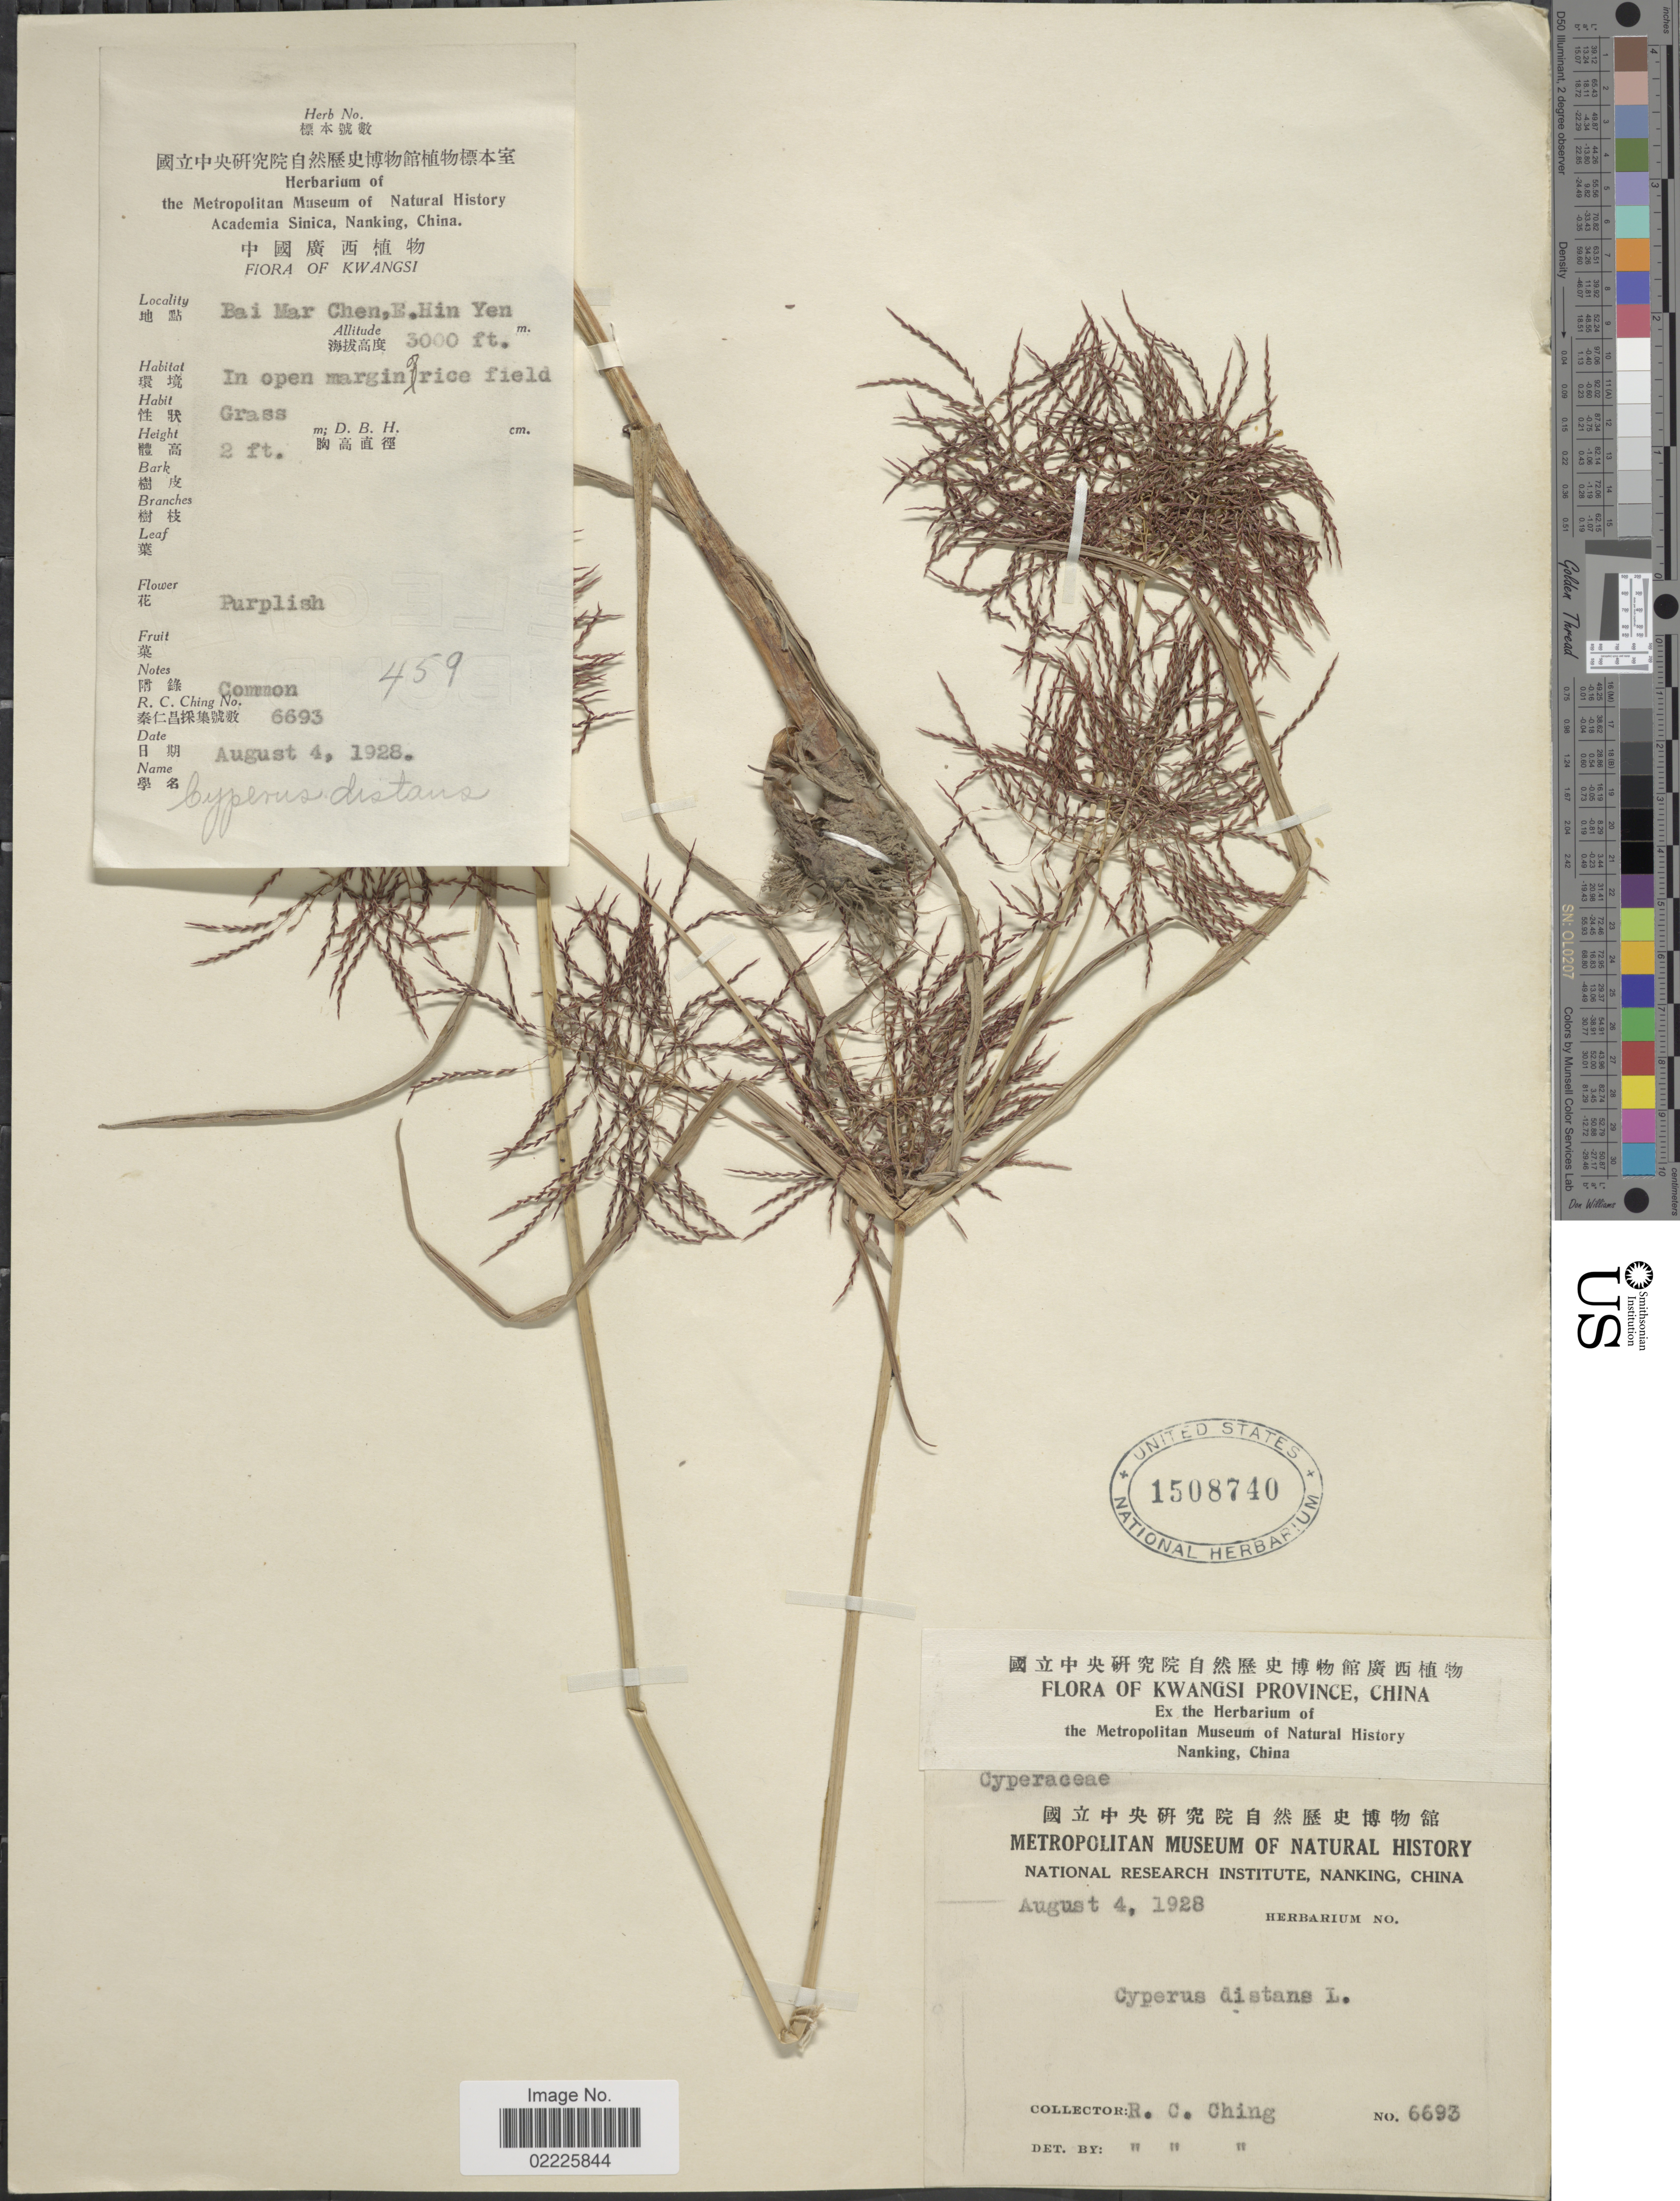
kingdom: Plantae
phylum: Tracheophyta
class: Liliopsida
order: Poales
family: Cyperaceae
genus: Cyperus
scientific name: Cyperus distans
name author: L. f.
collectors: R. C. Ching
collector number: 6693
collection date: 1928-08-04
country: China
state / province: Guangxi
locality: Kwangsi, Bai Mar Chen, E. Hin Yen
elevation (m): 914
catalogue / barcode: US 1508740